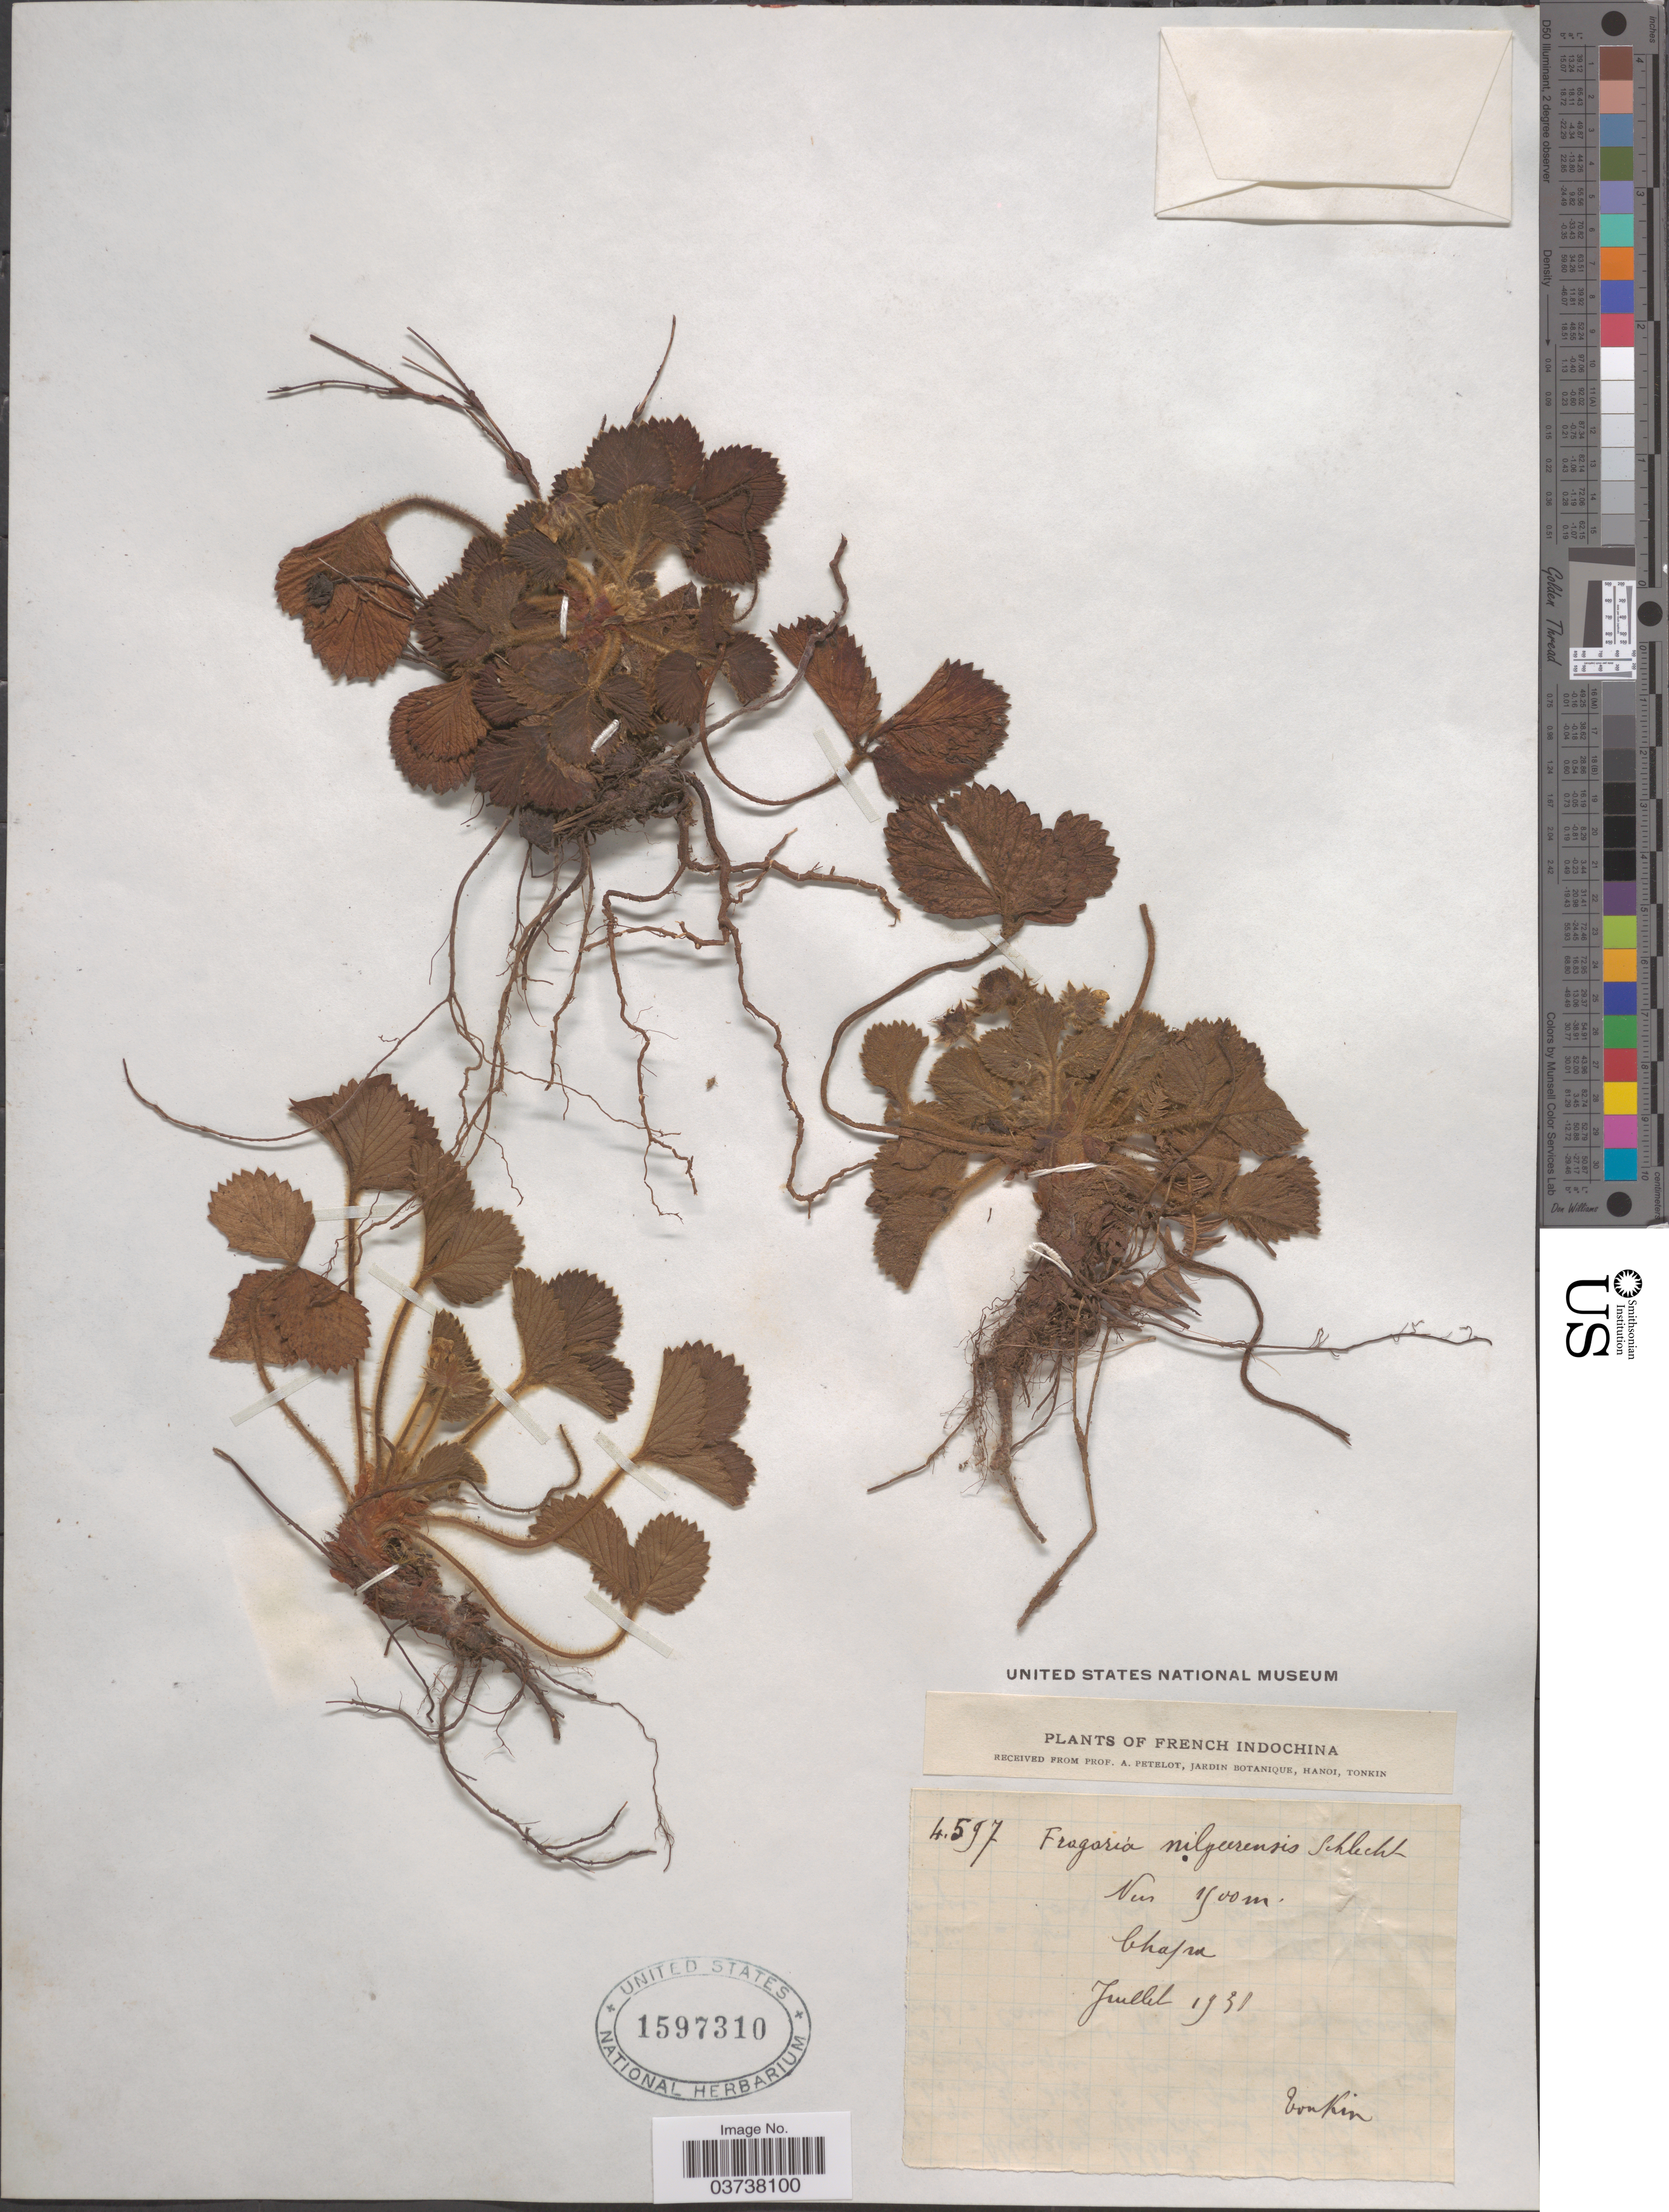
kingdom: Plantae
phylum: Tracheophyta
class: Magnoliopsida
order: Rosales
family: Rosaceae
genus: Fragaria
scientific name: Fragaria nilgerrensis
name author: Schltdl. ex J. Gay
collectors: P. A. Pételot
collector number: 4597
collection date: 1930-07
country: Vietnam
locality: French Indochina. Chapa.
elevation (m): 1900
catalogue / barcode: US 1597310